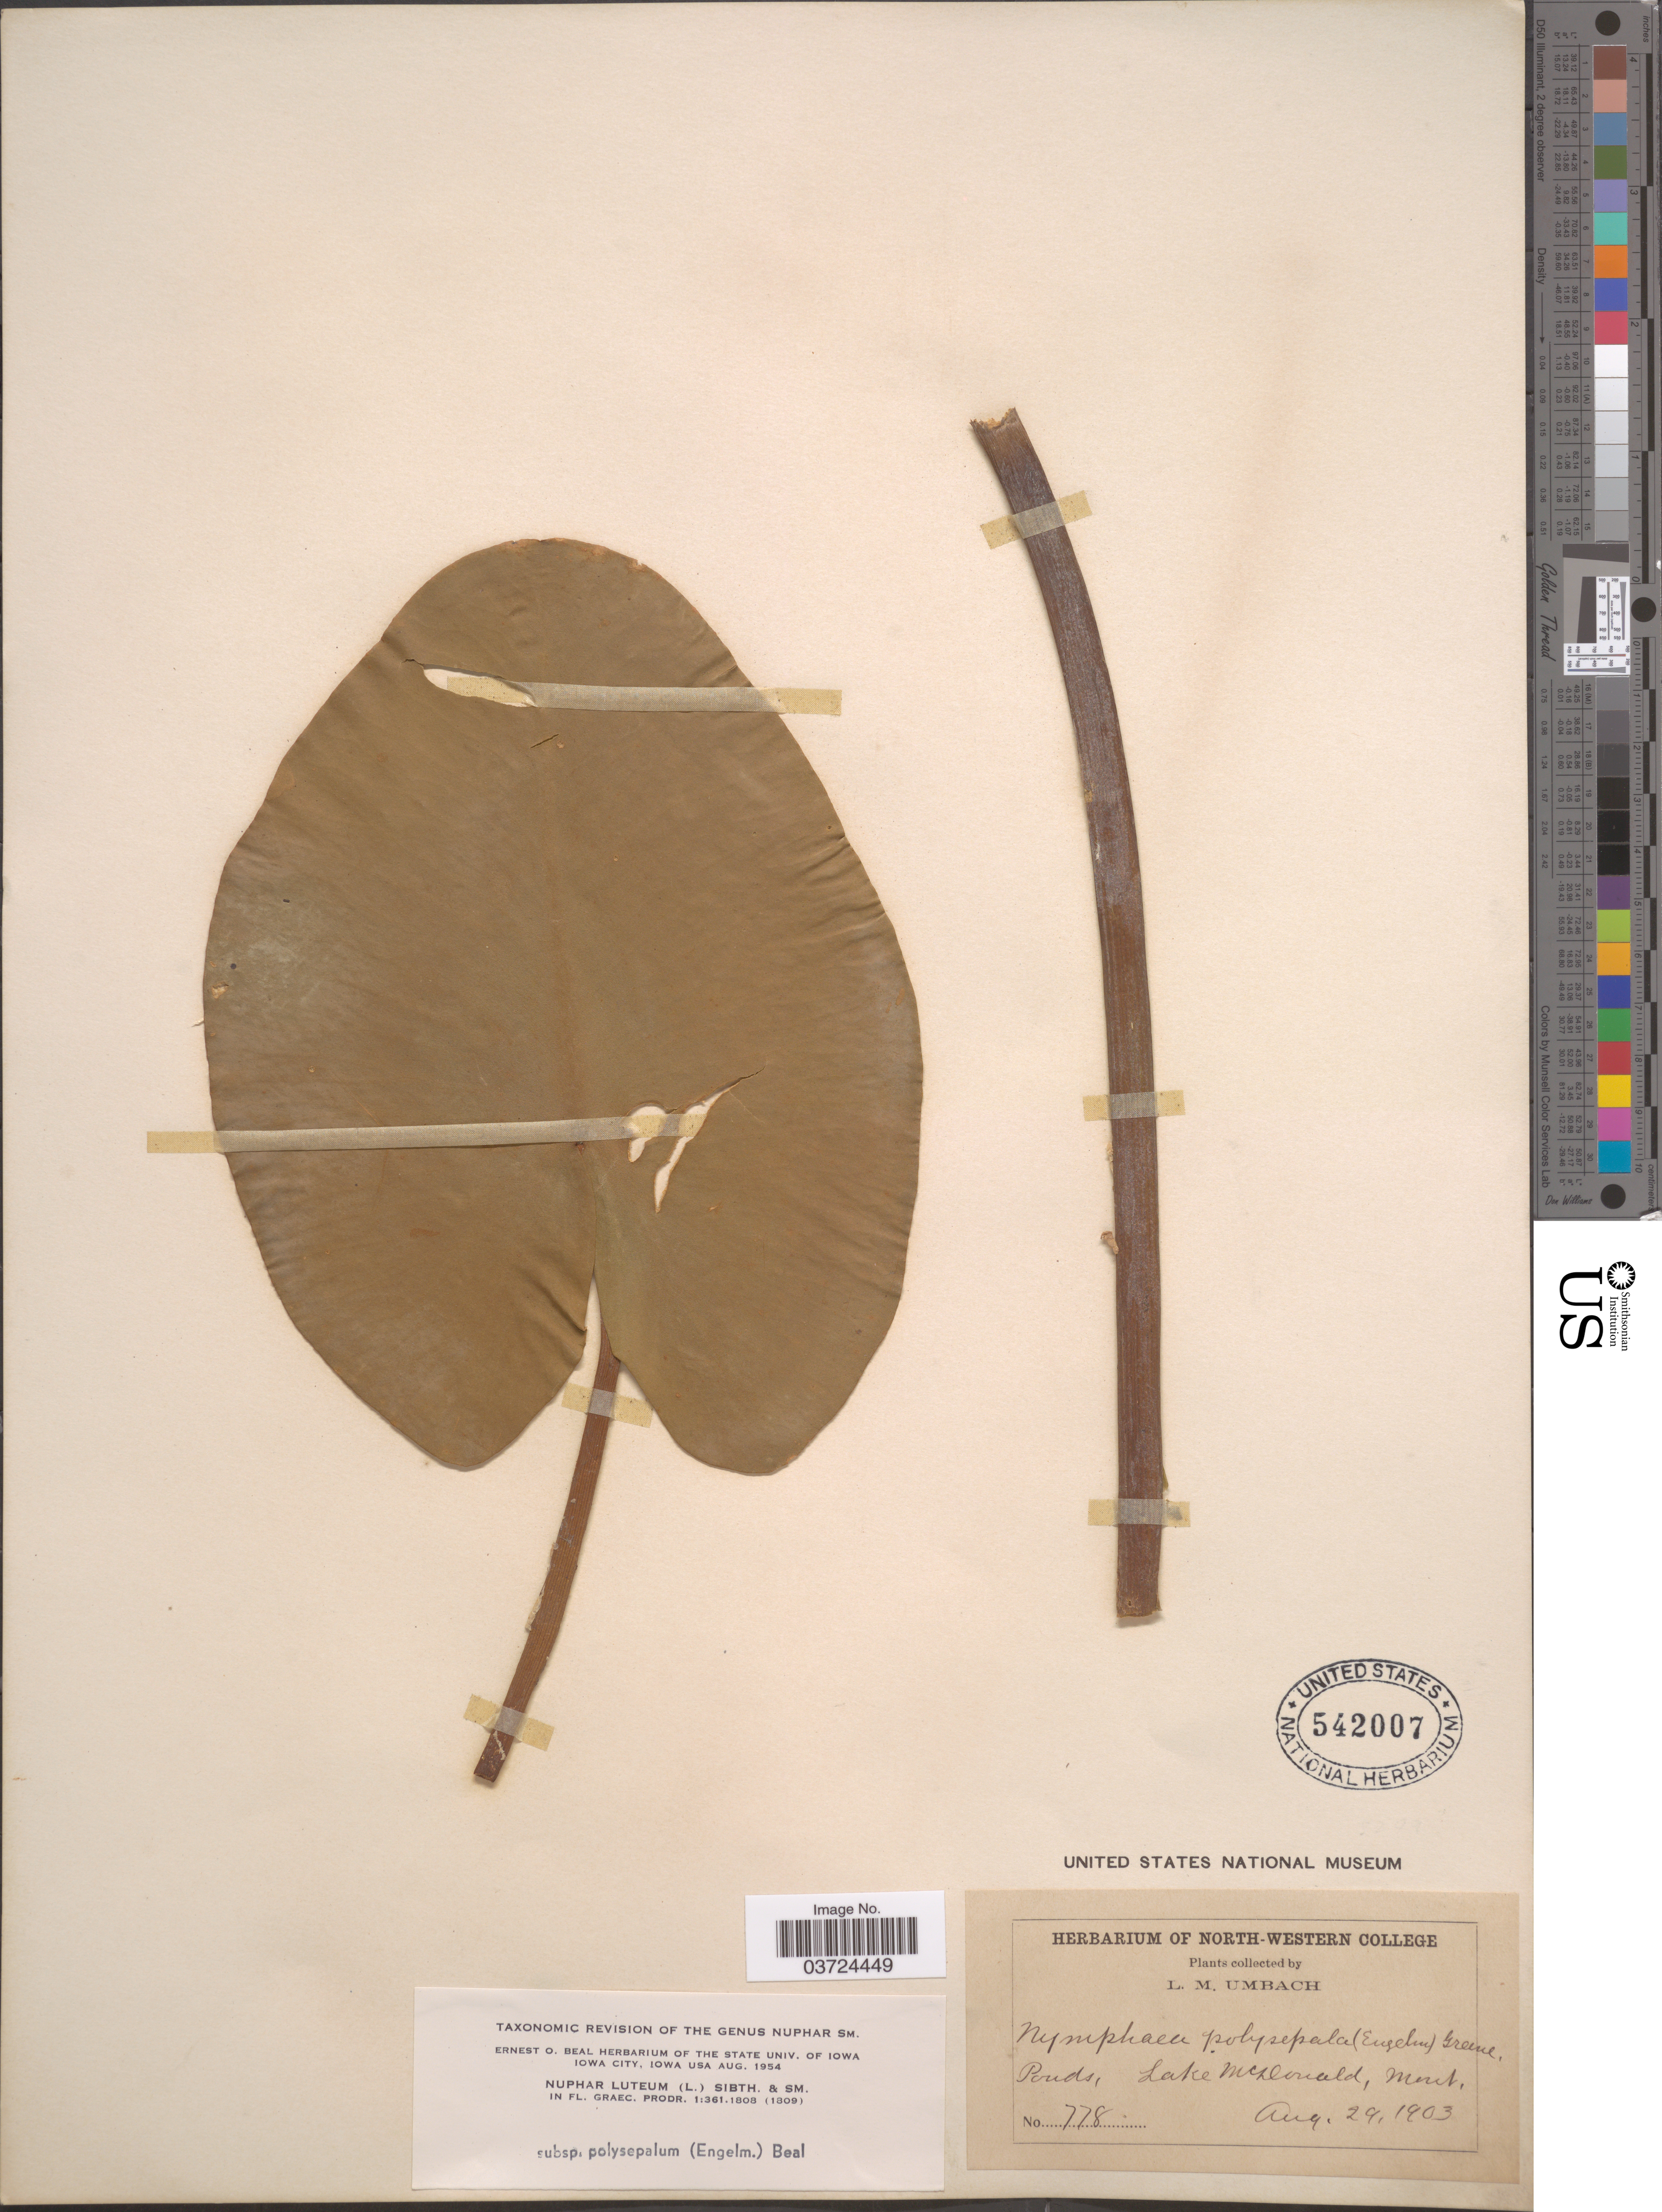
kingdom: Plantae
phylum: Tracheophyta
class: Magnoliopsida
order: Nymphaeales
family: Nymphaeaceae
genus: Nuphar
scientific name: Nuphar polysepala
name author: Englem.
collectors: L. M. Umbach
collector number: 778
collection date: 1903-08-29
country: United States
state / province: Montana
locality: Ponds, Lake McDonald.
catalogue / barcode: US 542007